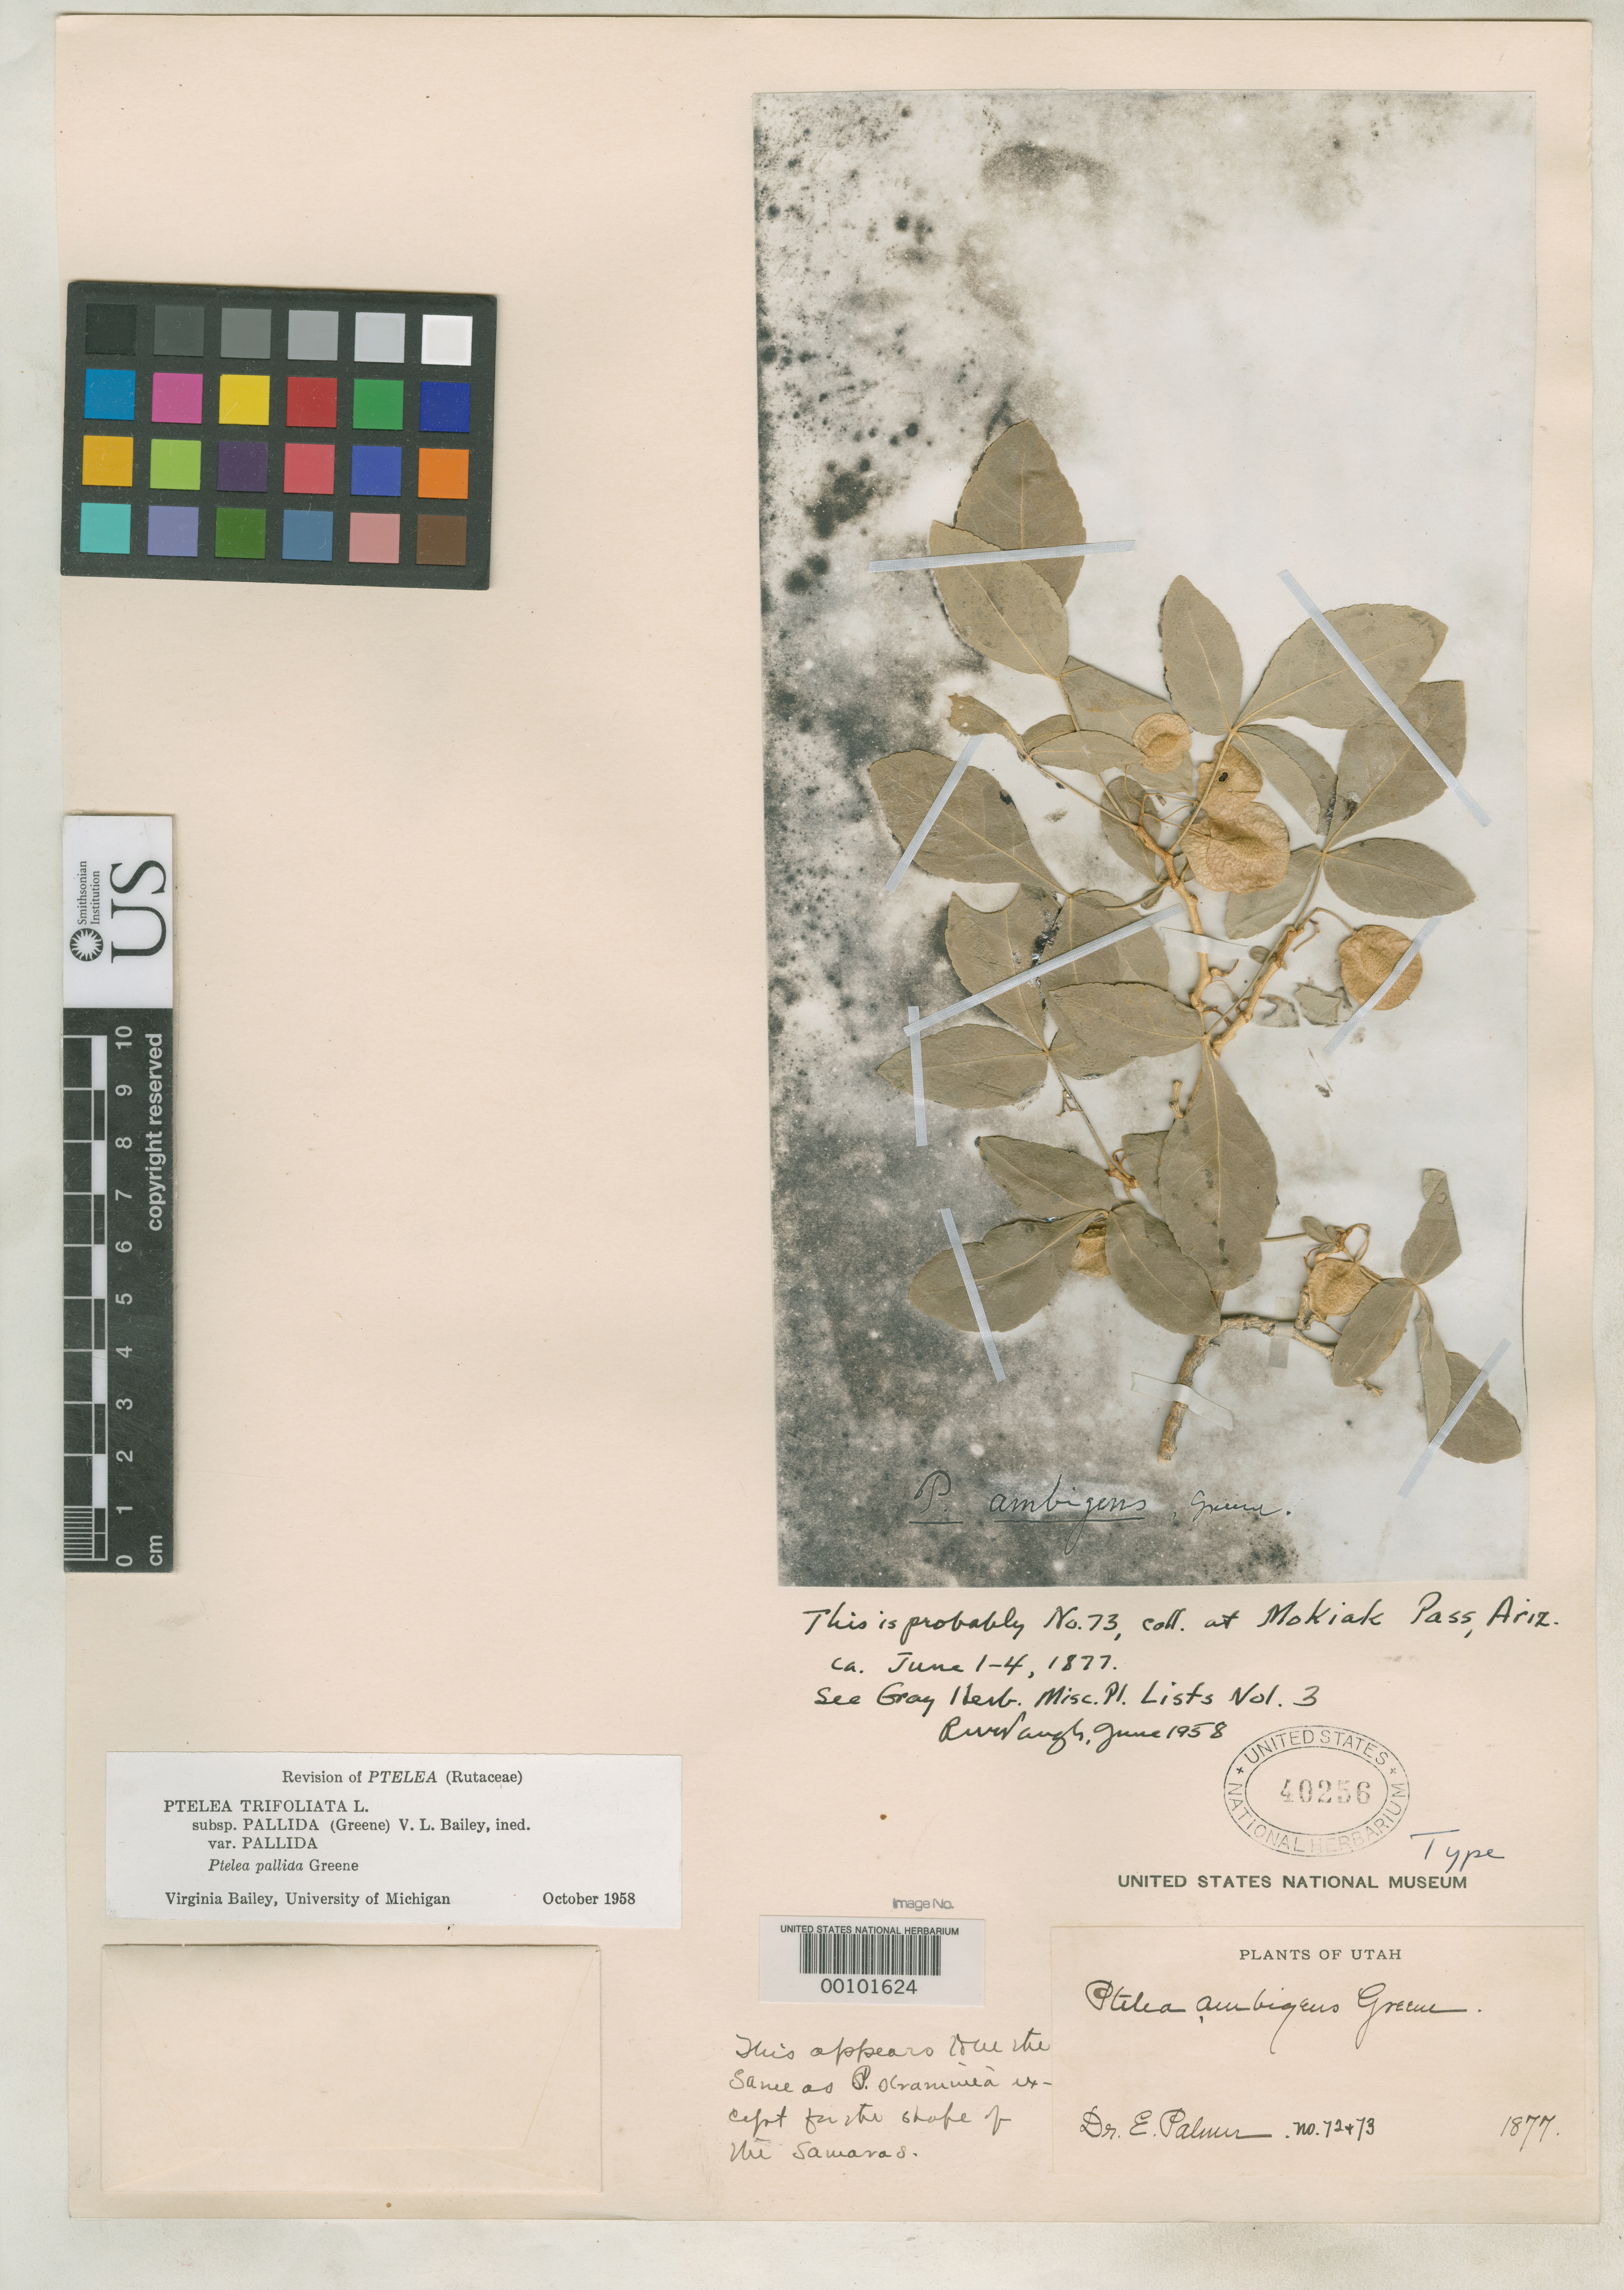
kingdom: Plantae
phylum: Tracheophyta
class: Magnoliopsida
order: Sapindales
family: Rutaceae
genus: Ptelea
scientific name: Ptelea ambigens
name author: Greene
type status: Isotype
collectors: E. Palmer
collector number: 73 (probably)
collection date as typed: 01 Jun 1877 to 04 Jun 1877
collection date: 1877-06-01/1877-06-04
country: United States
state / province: Arizona / Utah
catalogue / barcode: US 40256